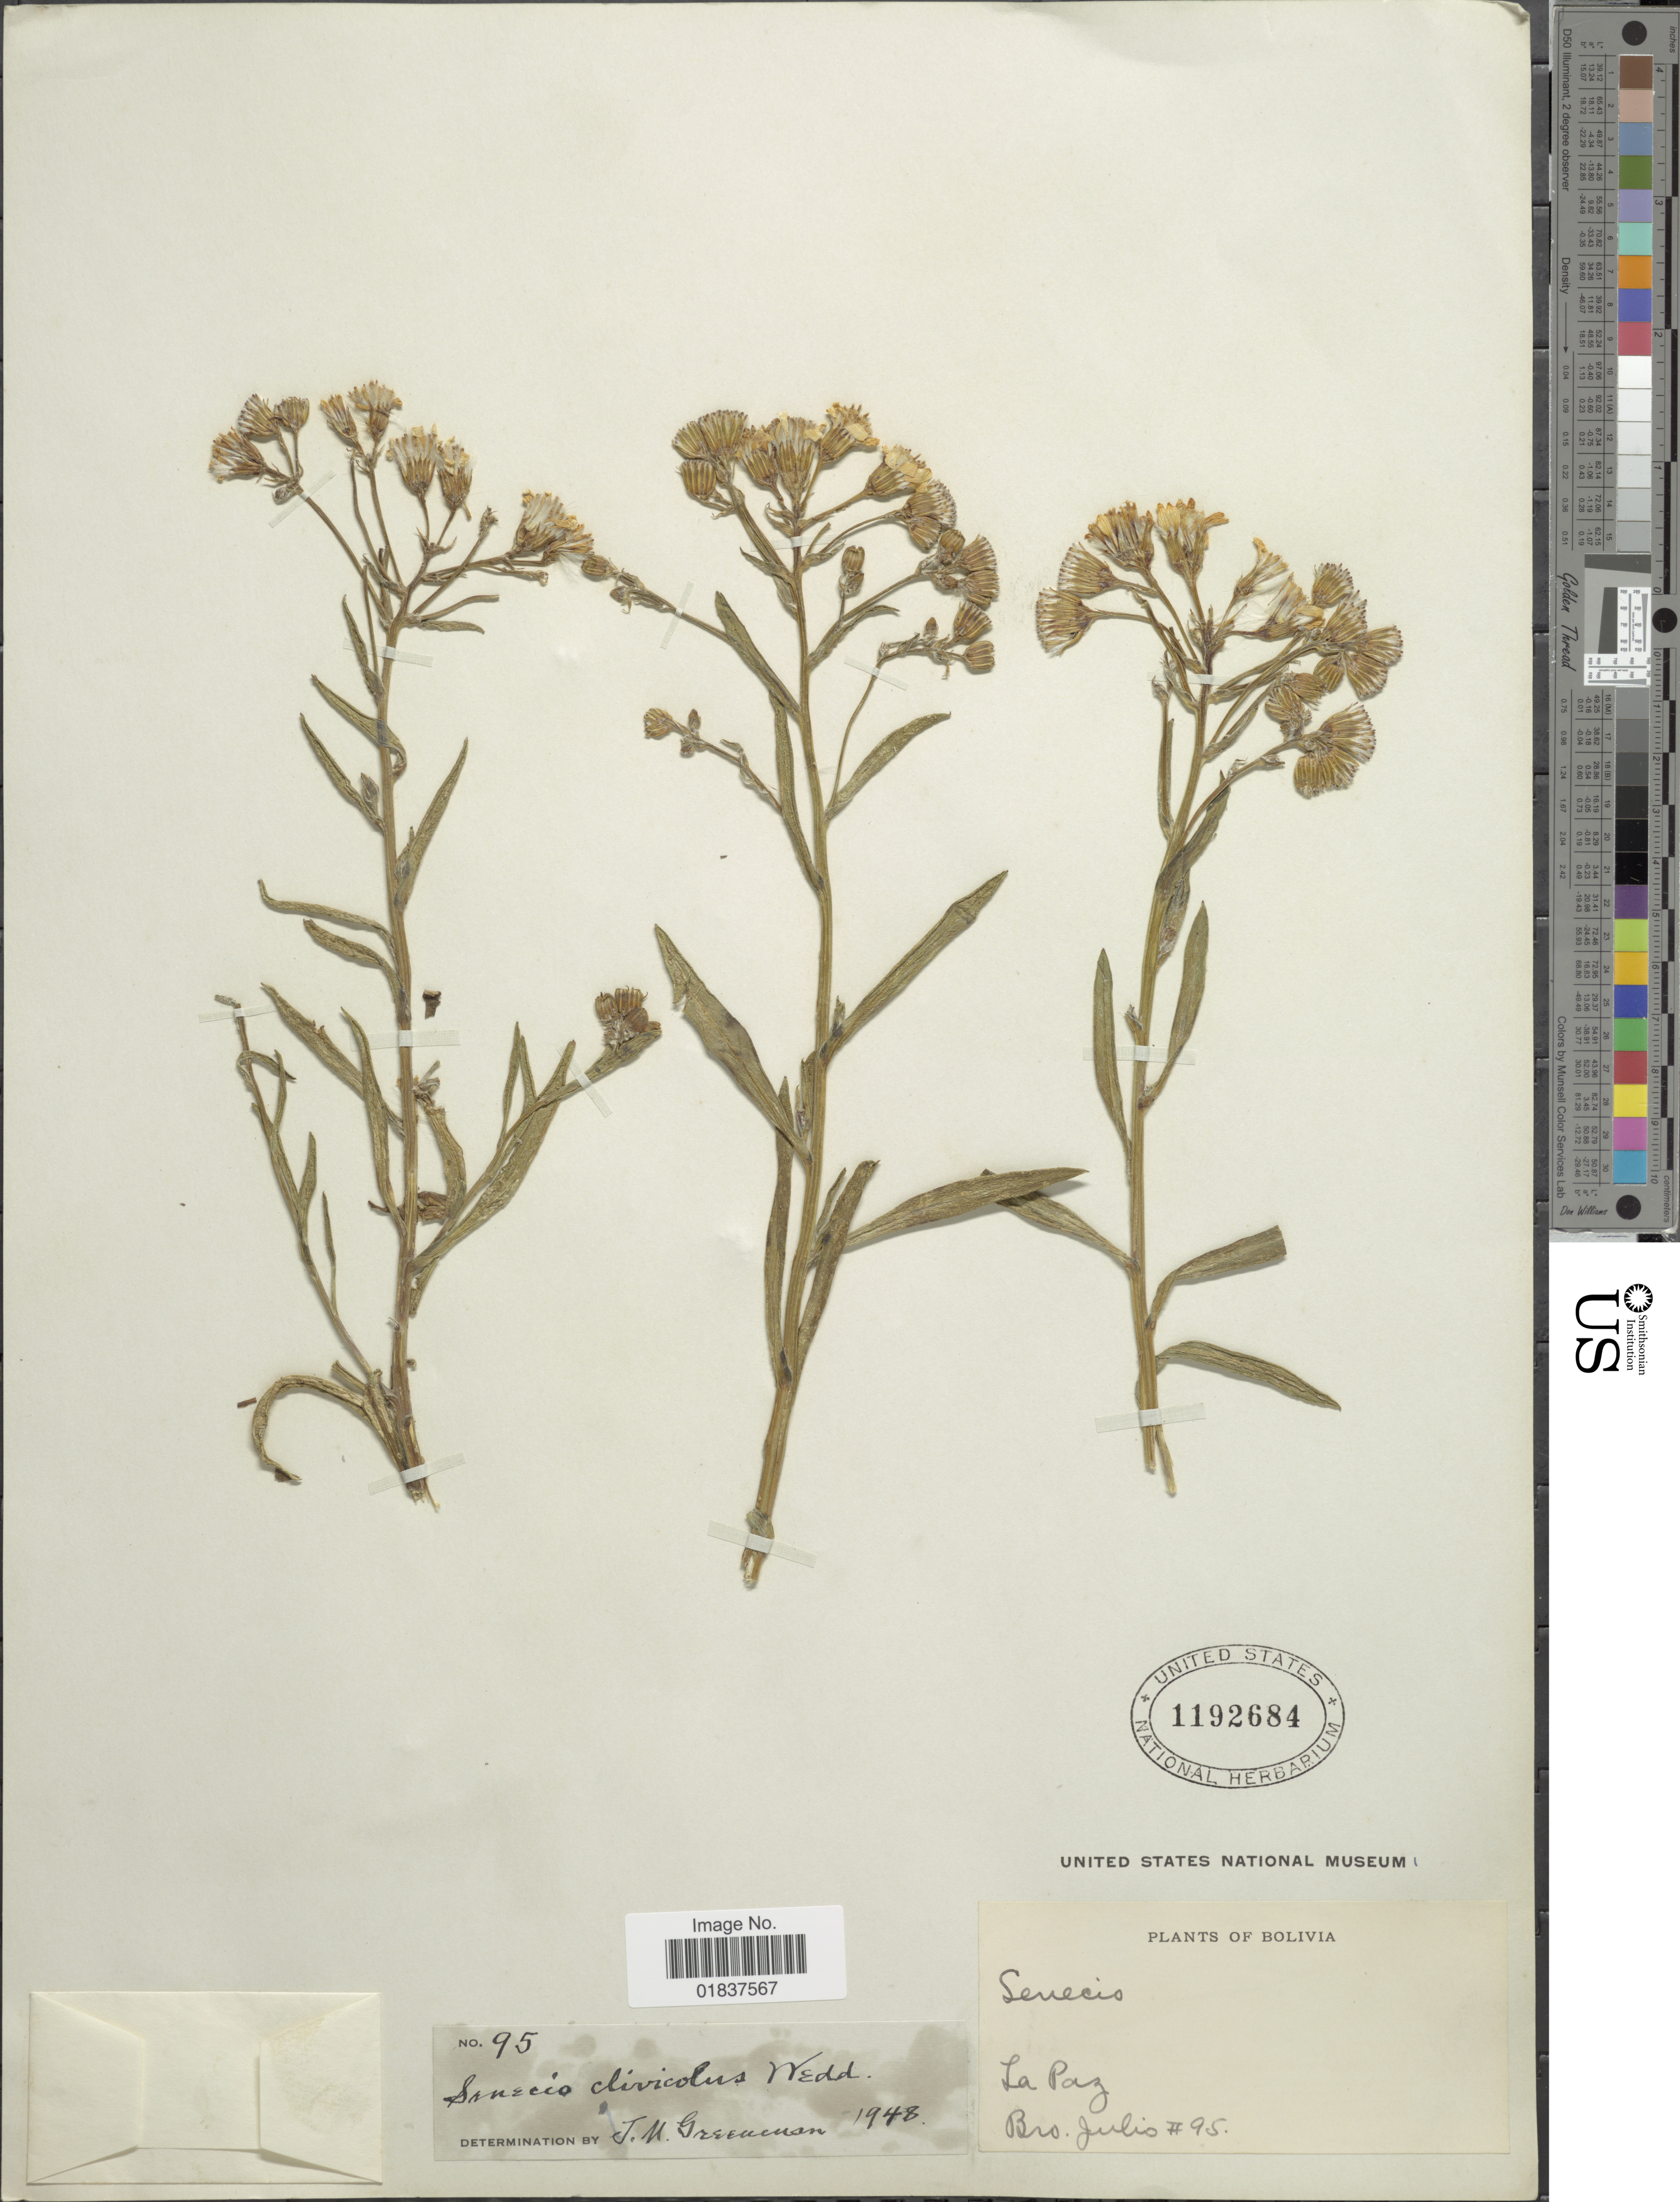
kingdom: Plantae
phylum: Tracheophyta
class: Magnoliopsida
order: Asterales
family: Asteraceae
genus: Senecio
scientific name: Senecio clivicola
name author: Wedd.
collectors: Bro. Julio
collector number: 95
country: Bolivia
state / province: La Paz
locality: La Paz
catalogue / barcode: US 1192684